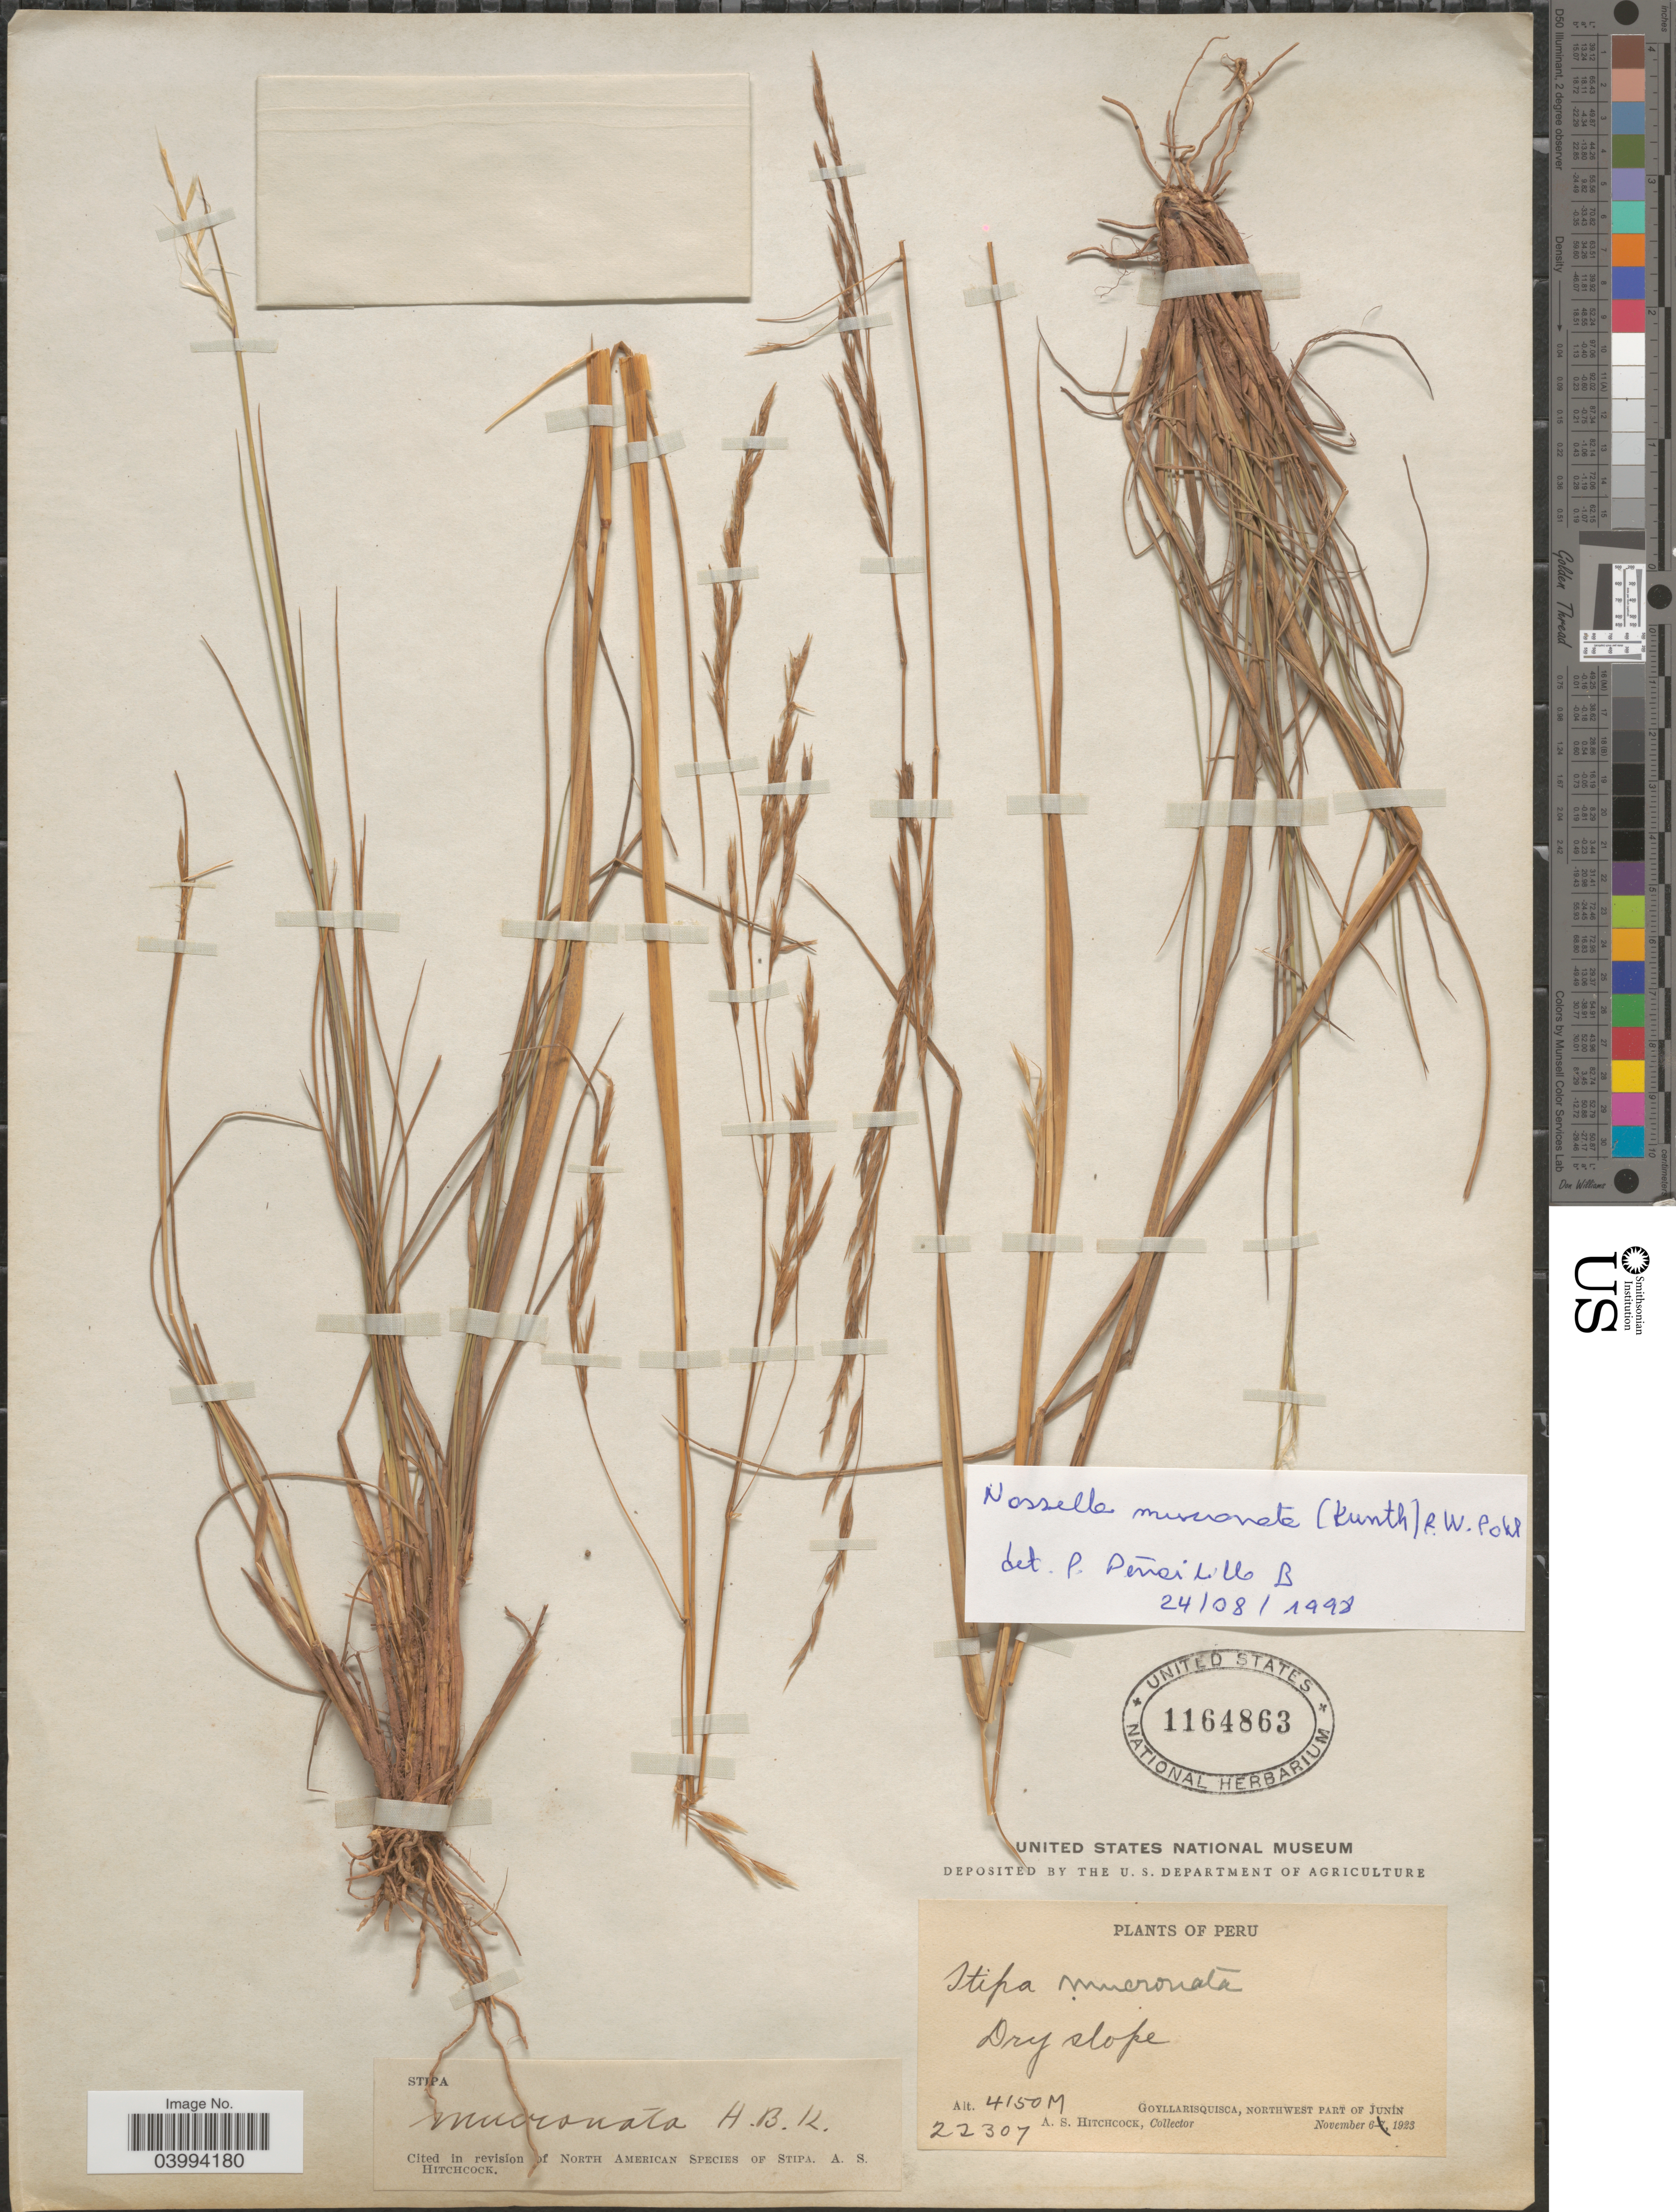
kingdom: Plantae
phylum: Tracheophyta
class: Liliopsida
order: Poales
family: Poaceae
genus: Nassella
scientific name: Nassella mucronata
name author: (Kunth) R.W. Pohl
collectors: A. S. Hitchcock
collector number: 22307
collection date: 1923-11-06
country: Peru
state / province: Junín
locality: Goyllariquisca, northwest of Junín.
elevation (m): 4150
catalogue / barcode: US 1164863